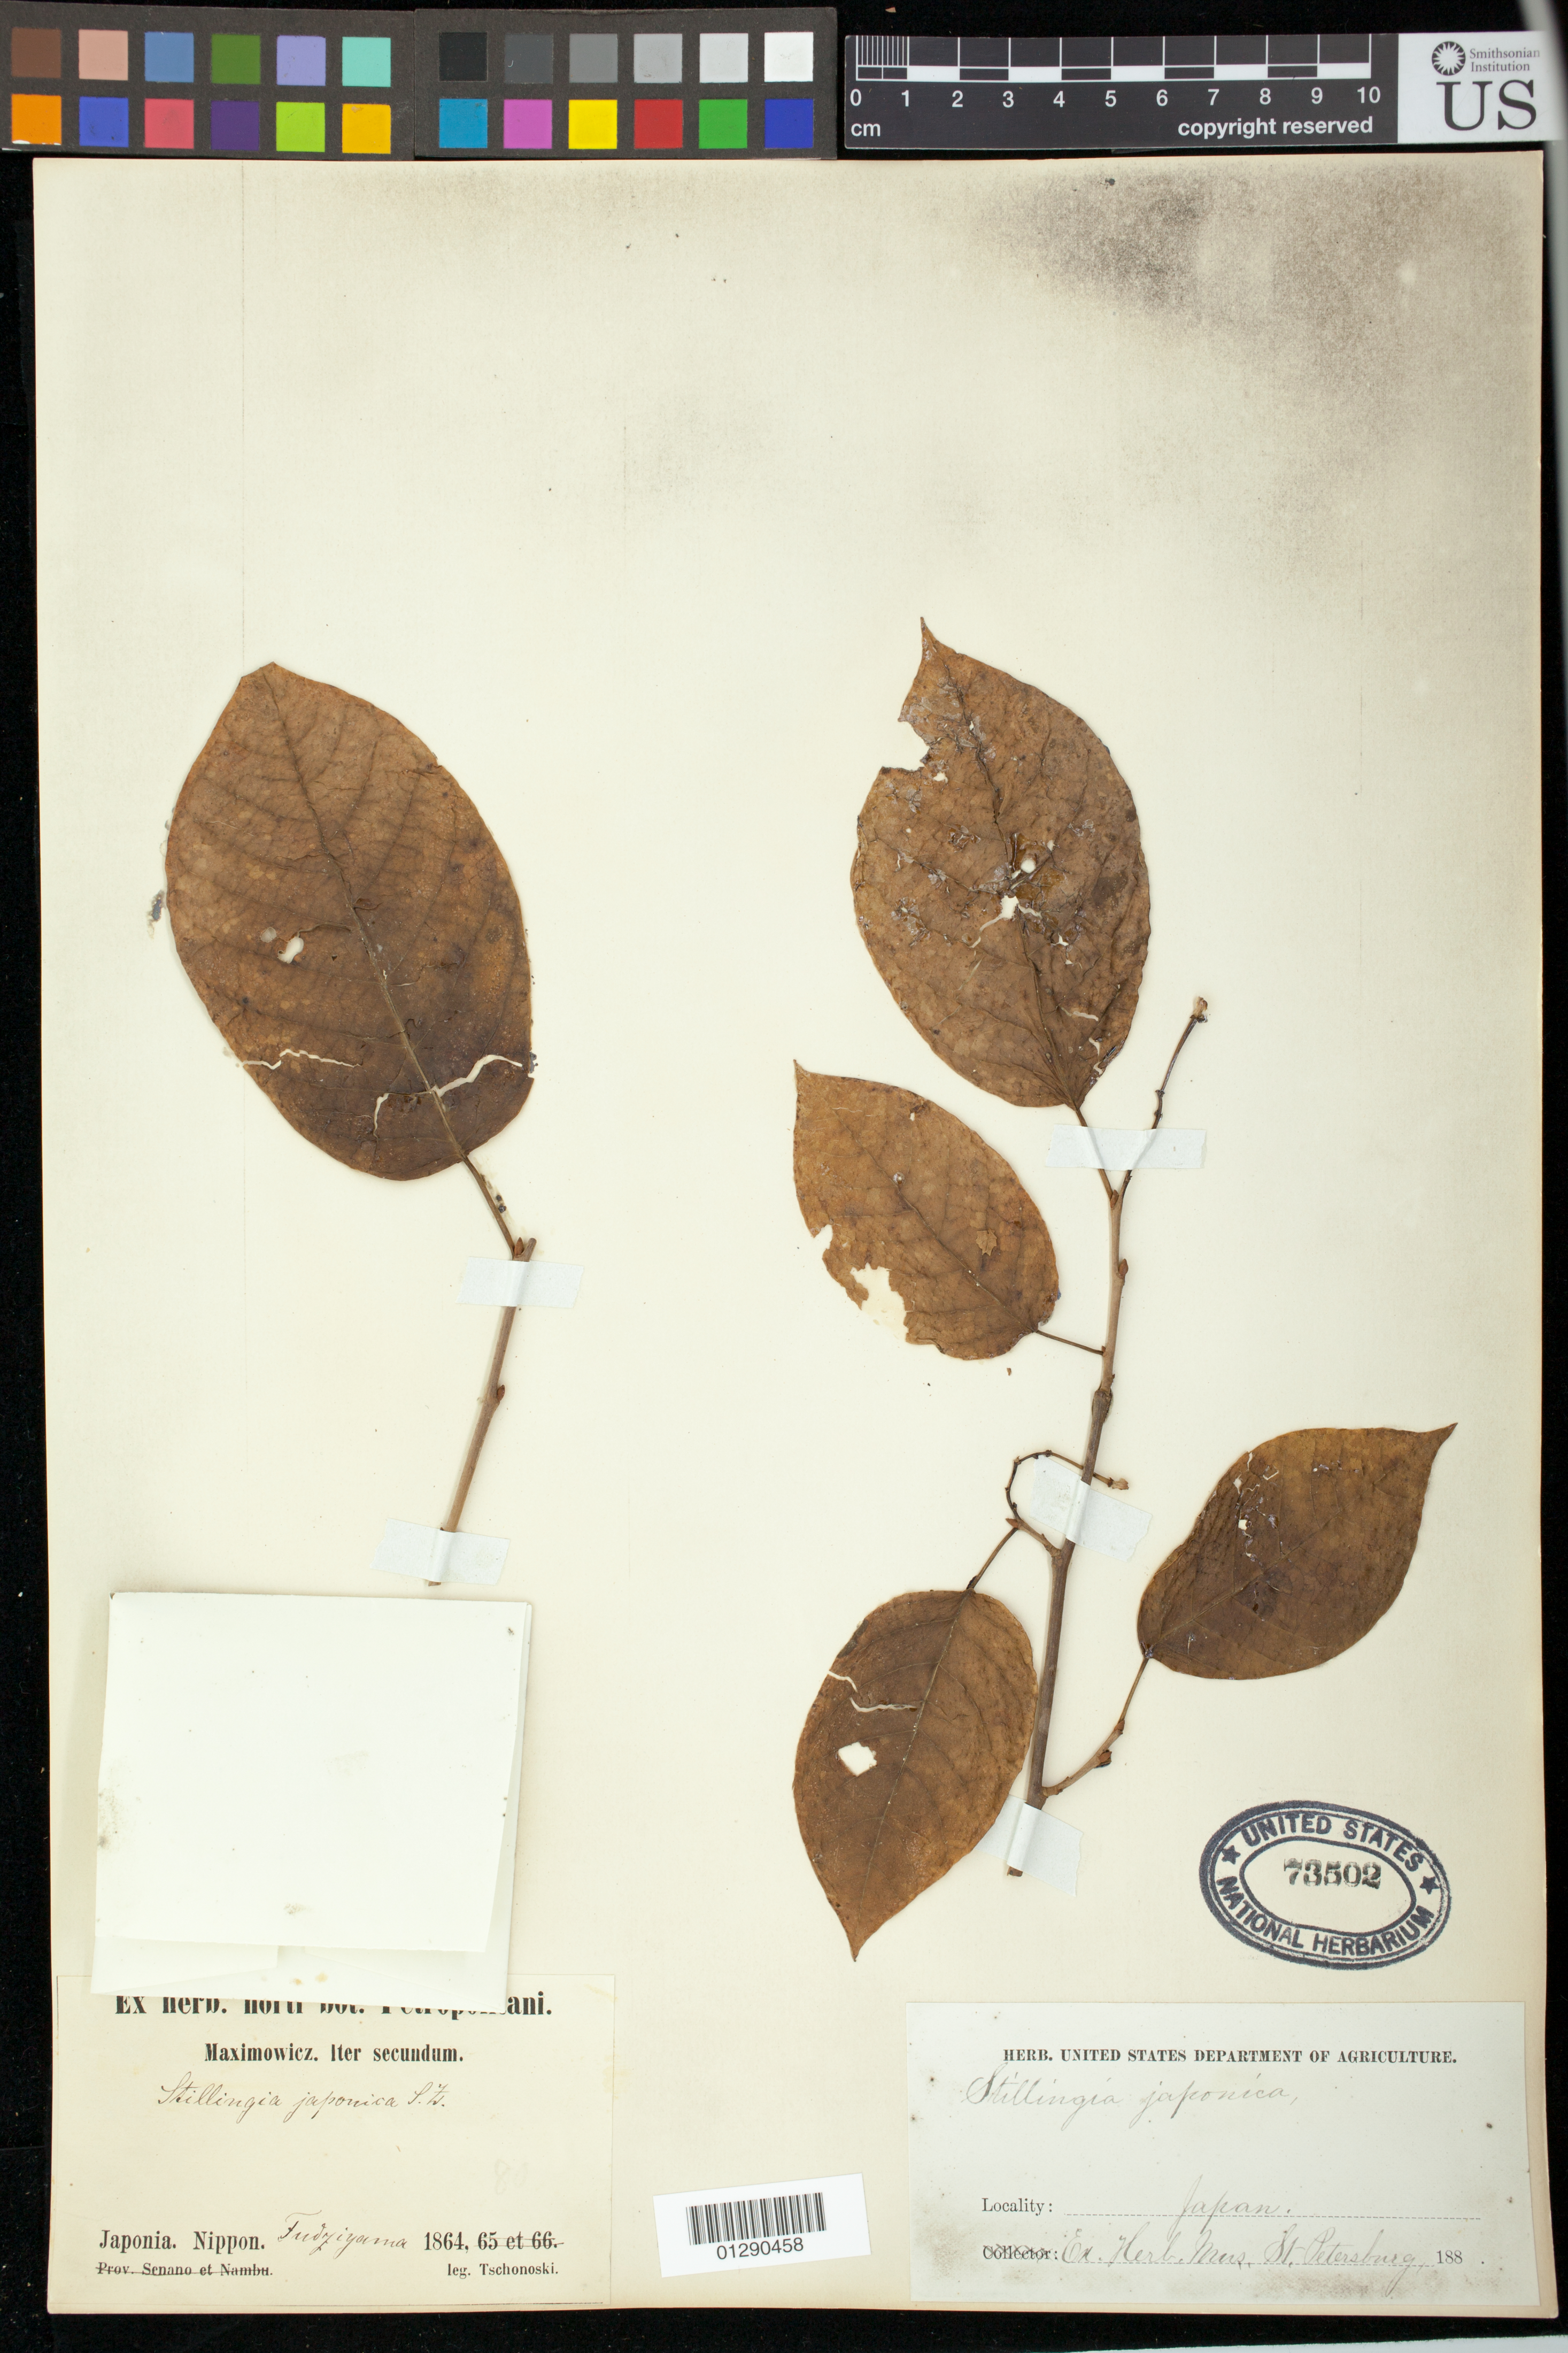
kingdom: Plantae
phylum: Tracheophyta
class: Magnoliopsida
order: Malpighiales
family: Euphorbiaceae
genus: Sapium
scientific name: Sapium japonicum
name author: (Siebold & Zucc.) Pax & K. Hoffm.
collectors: ex herb. Mus. St. Petersburg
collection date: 1864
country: Japan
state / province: Nagano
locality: Fudjiyama [Fujiyama]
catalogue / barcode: US 73502